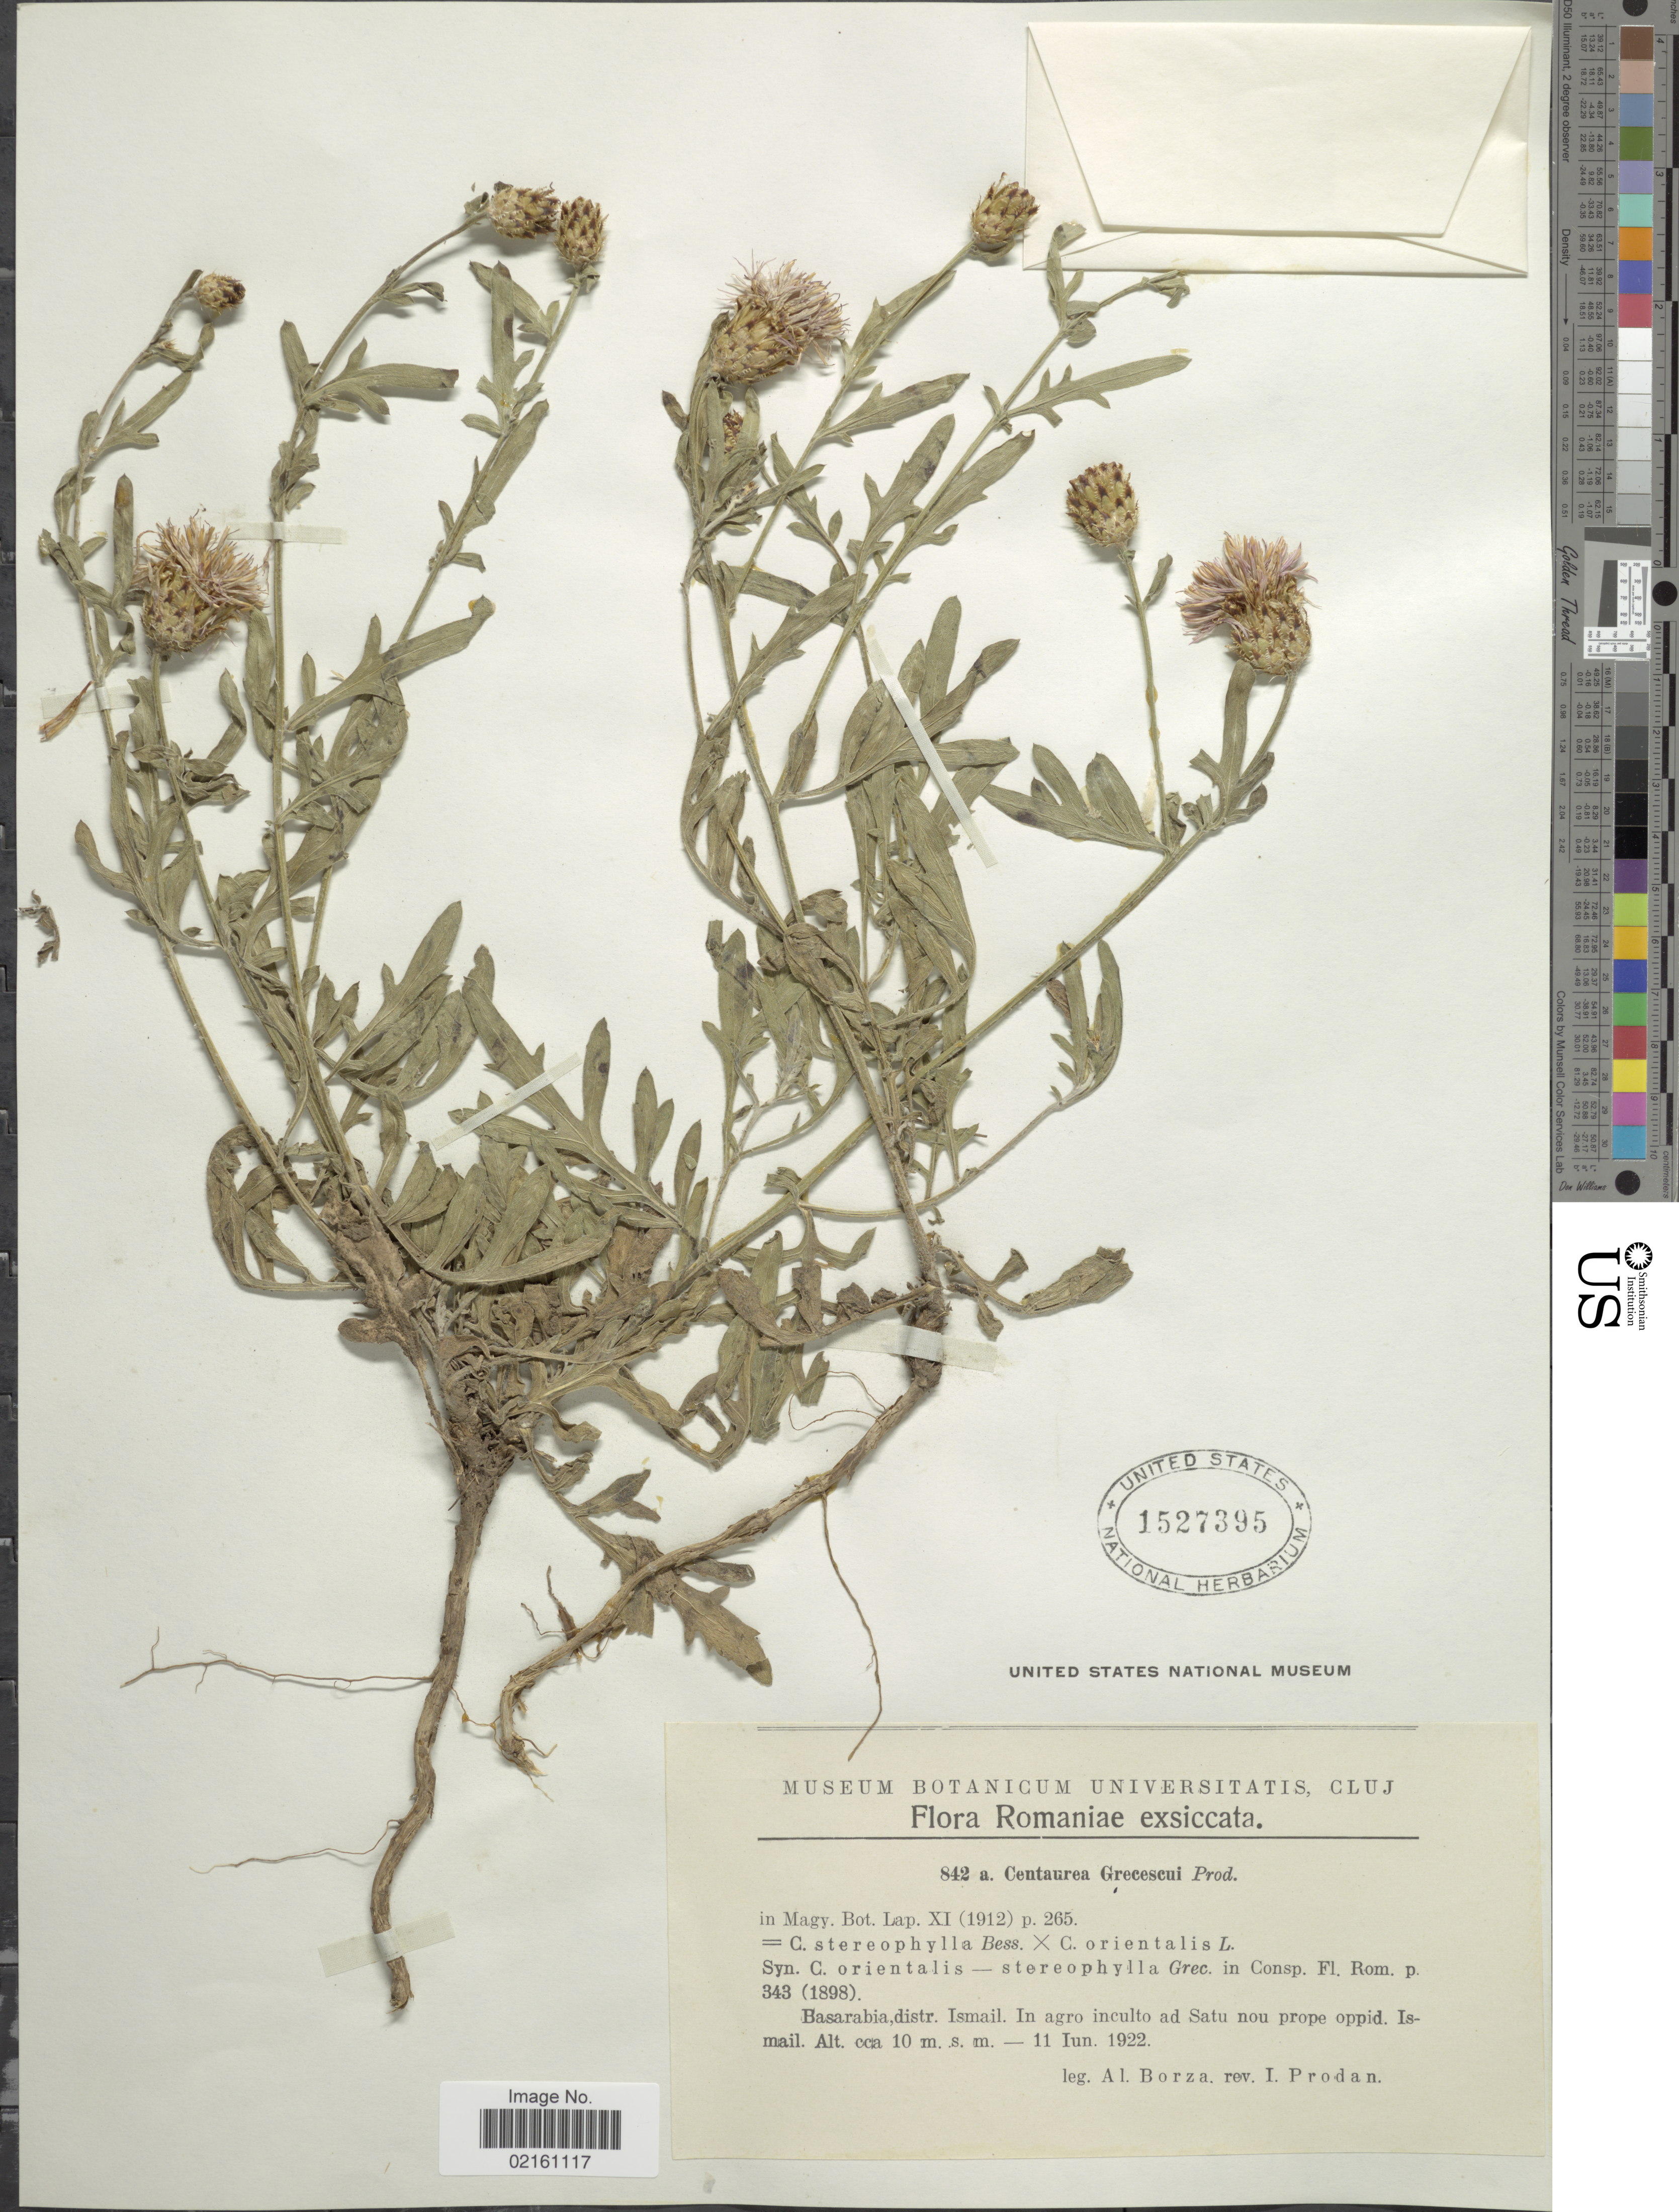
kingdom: Plantae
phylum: Tracheophyta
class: Magnoliopsida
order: Asterales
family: Asteraceae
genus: Centaurea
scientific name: Centaurea grecescui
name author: Prodán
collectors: A. Borza & I. Prodán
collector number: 842a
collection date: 1922-06-11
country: Romania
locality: Basarabia, distr. Ismail, ad Satu nou prope oppid. Ismail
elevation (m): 10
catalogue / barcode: US 1527395